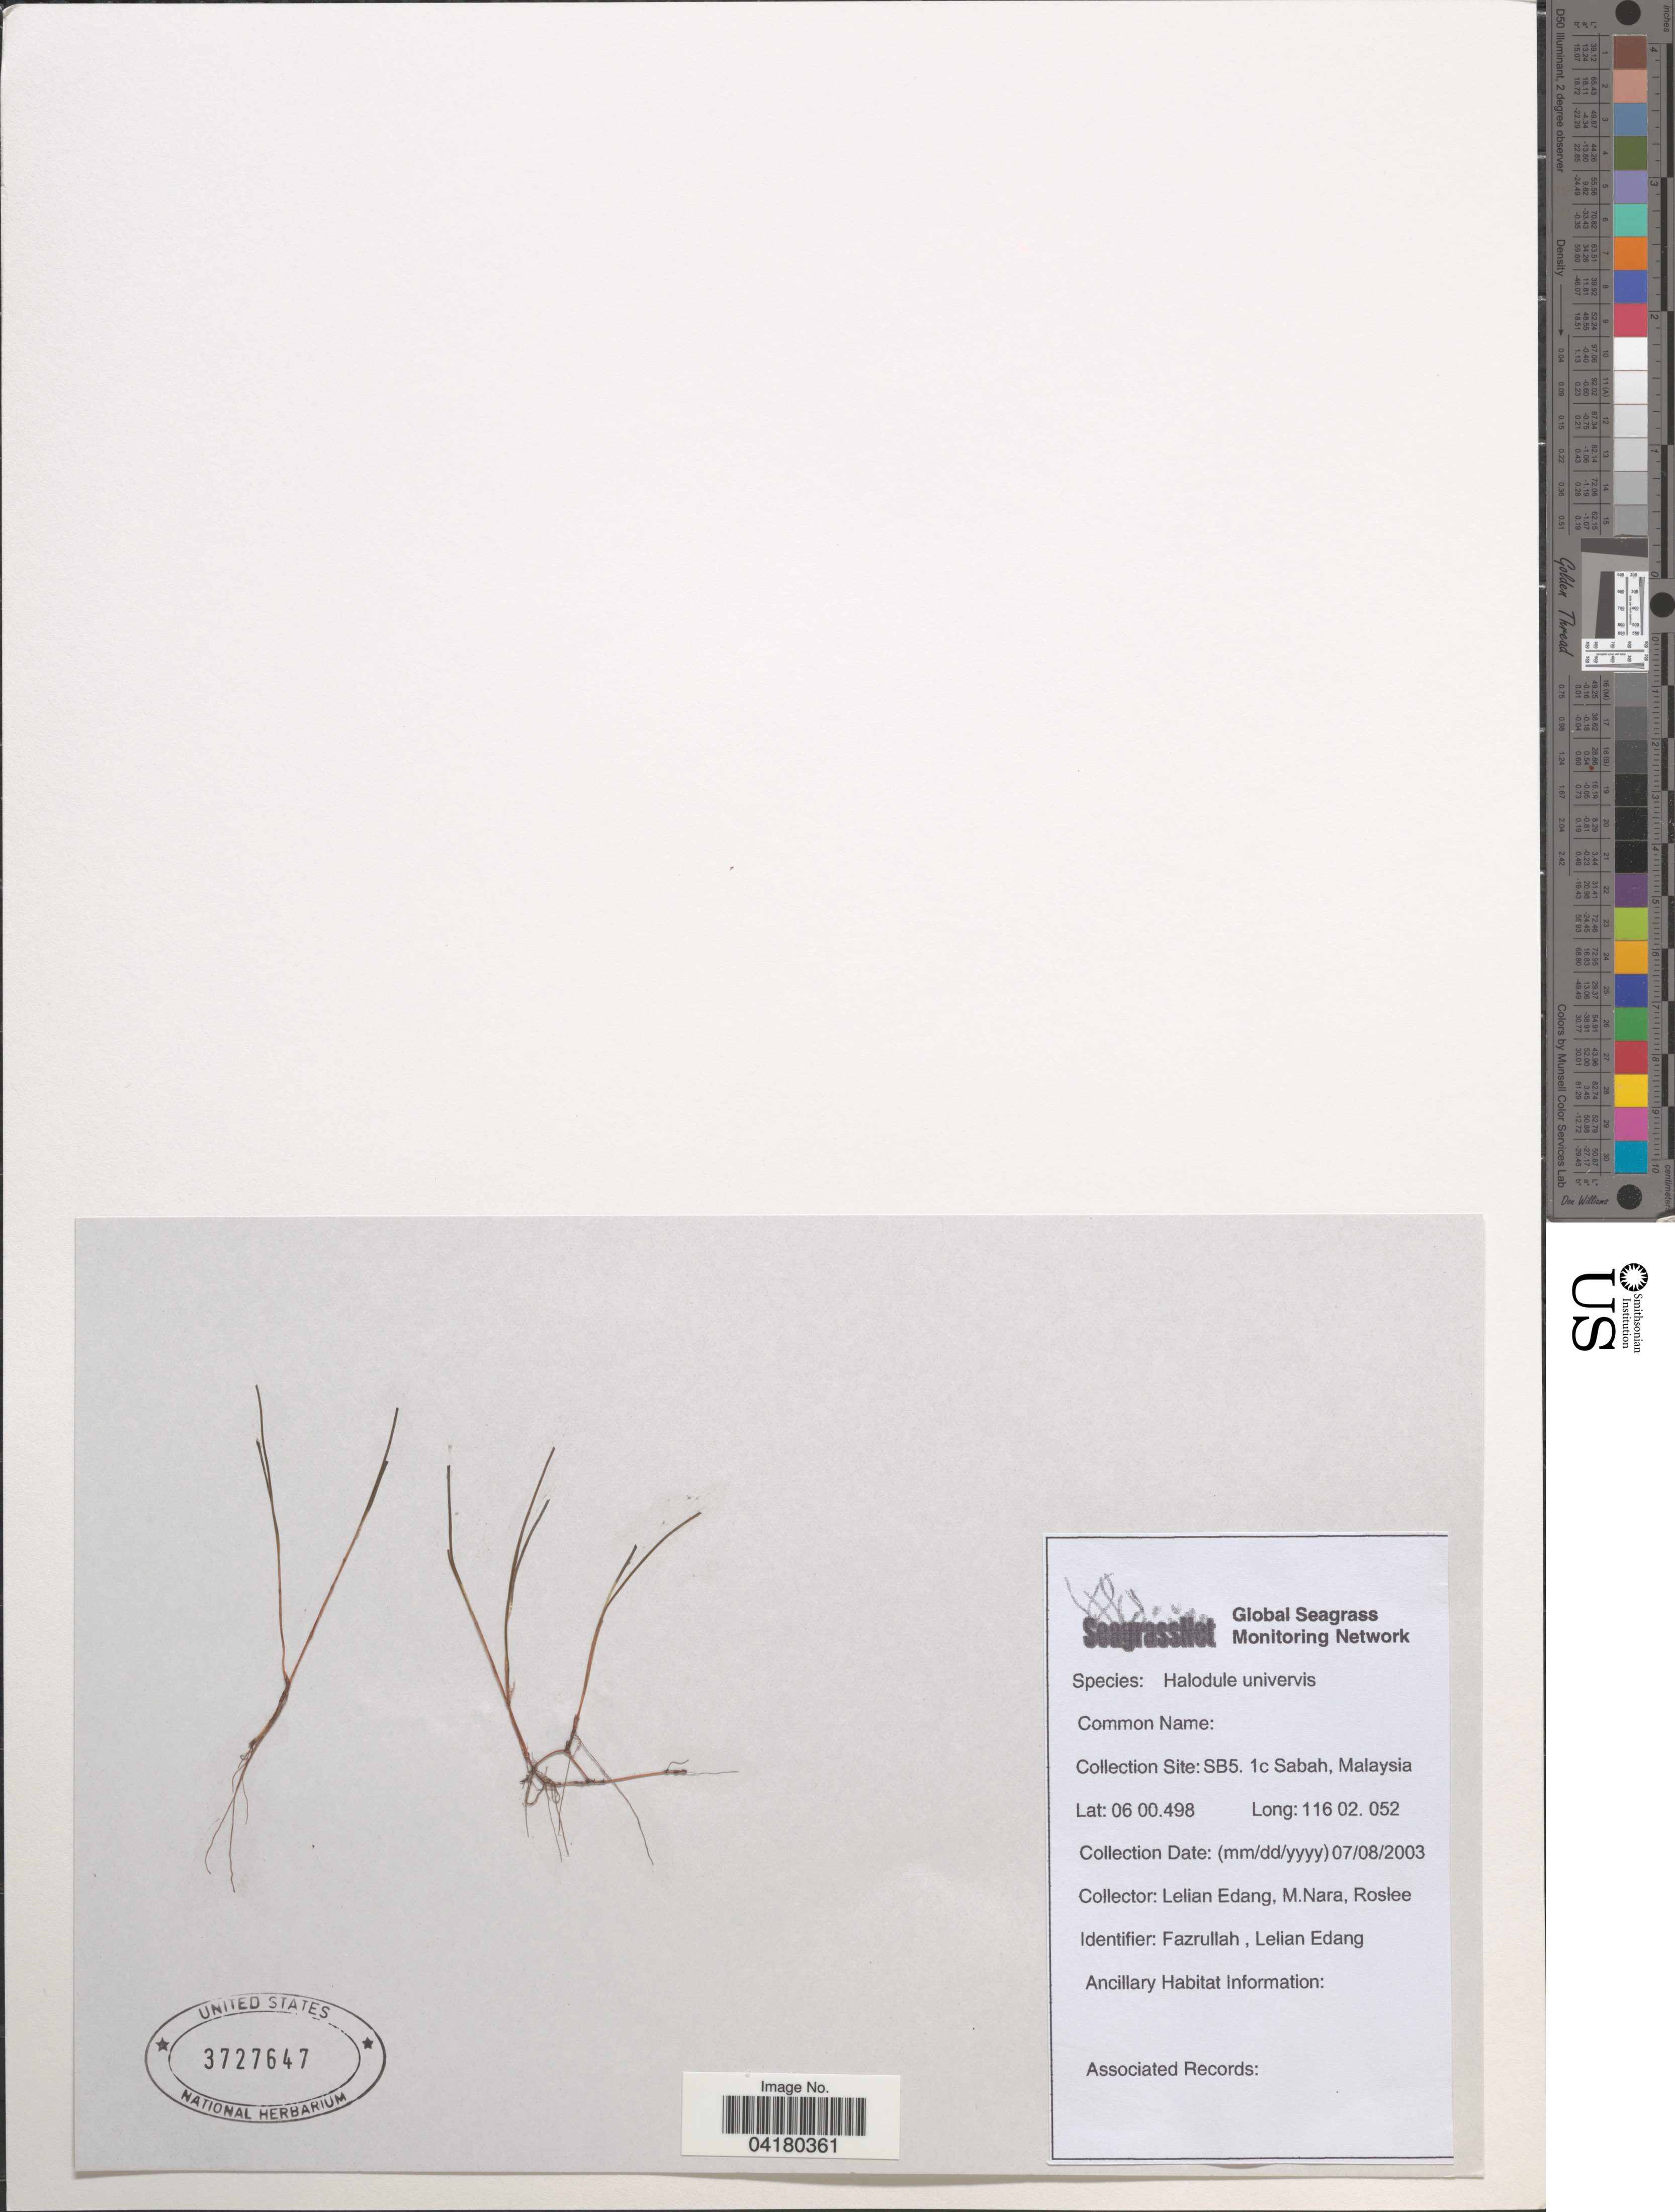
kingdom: Plantae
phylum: Tracheophyta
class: Liliopsida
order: Alismatales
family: Cymodoceaceae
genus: Halodule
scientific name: Halodule uninervis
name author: (Forssk.) Asch.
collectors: L. Edang, M. Nara & Roslee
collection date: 2003-07-08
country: Malaysia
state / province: Sabah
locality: SB5. 1c.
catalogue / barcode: US 3727647